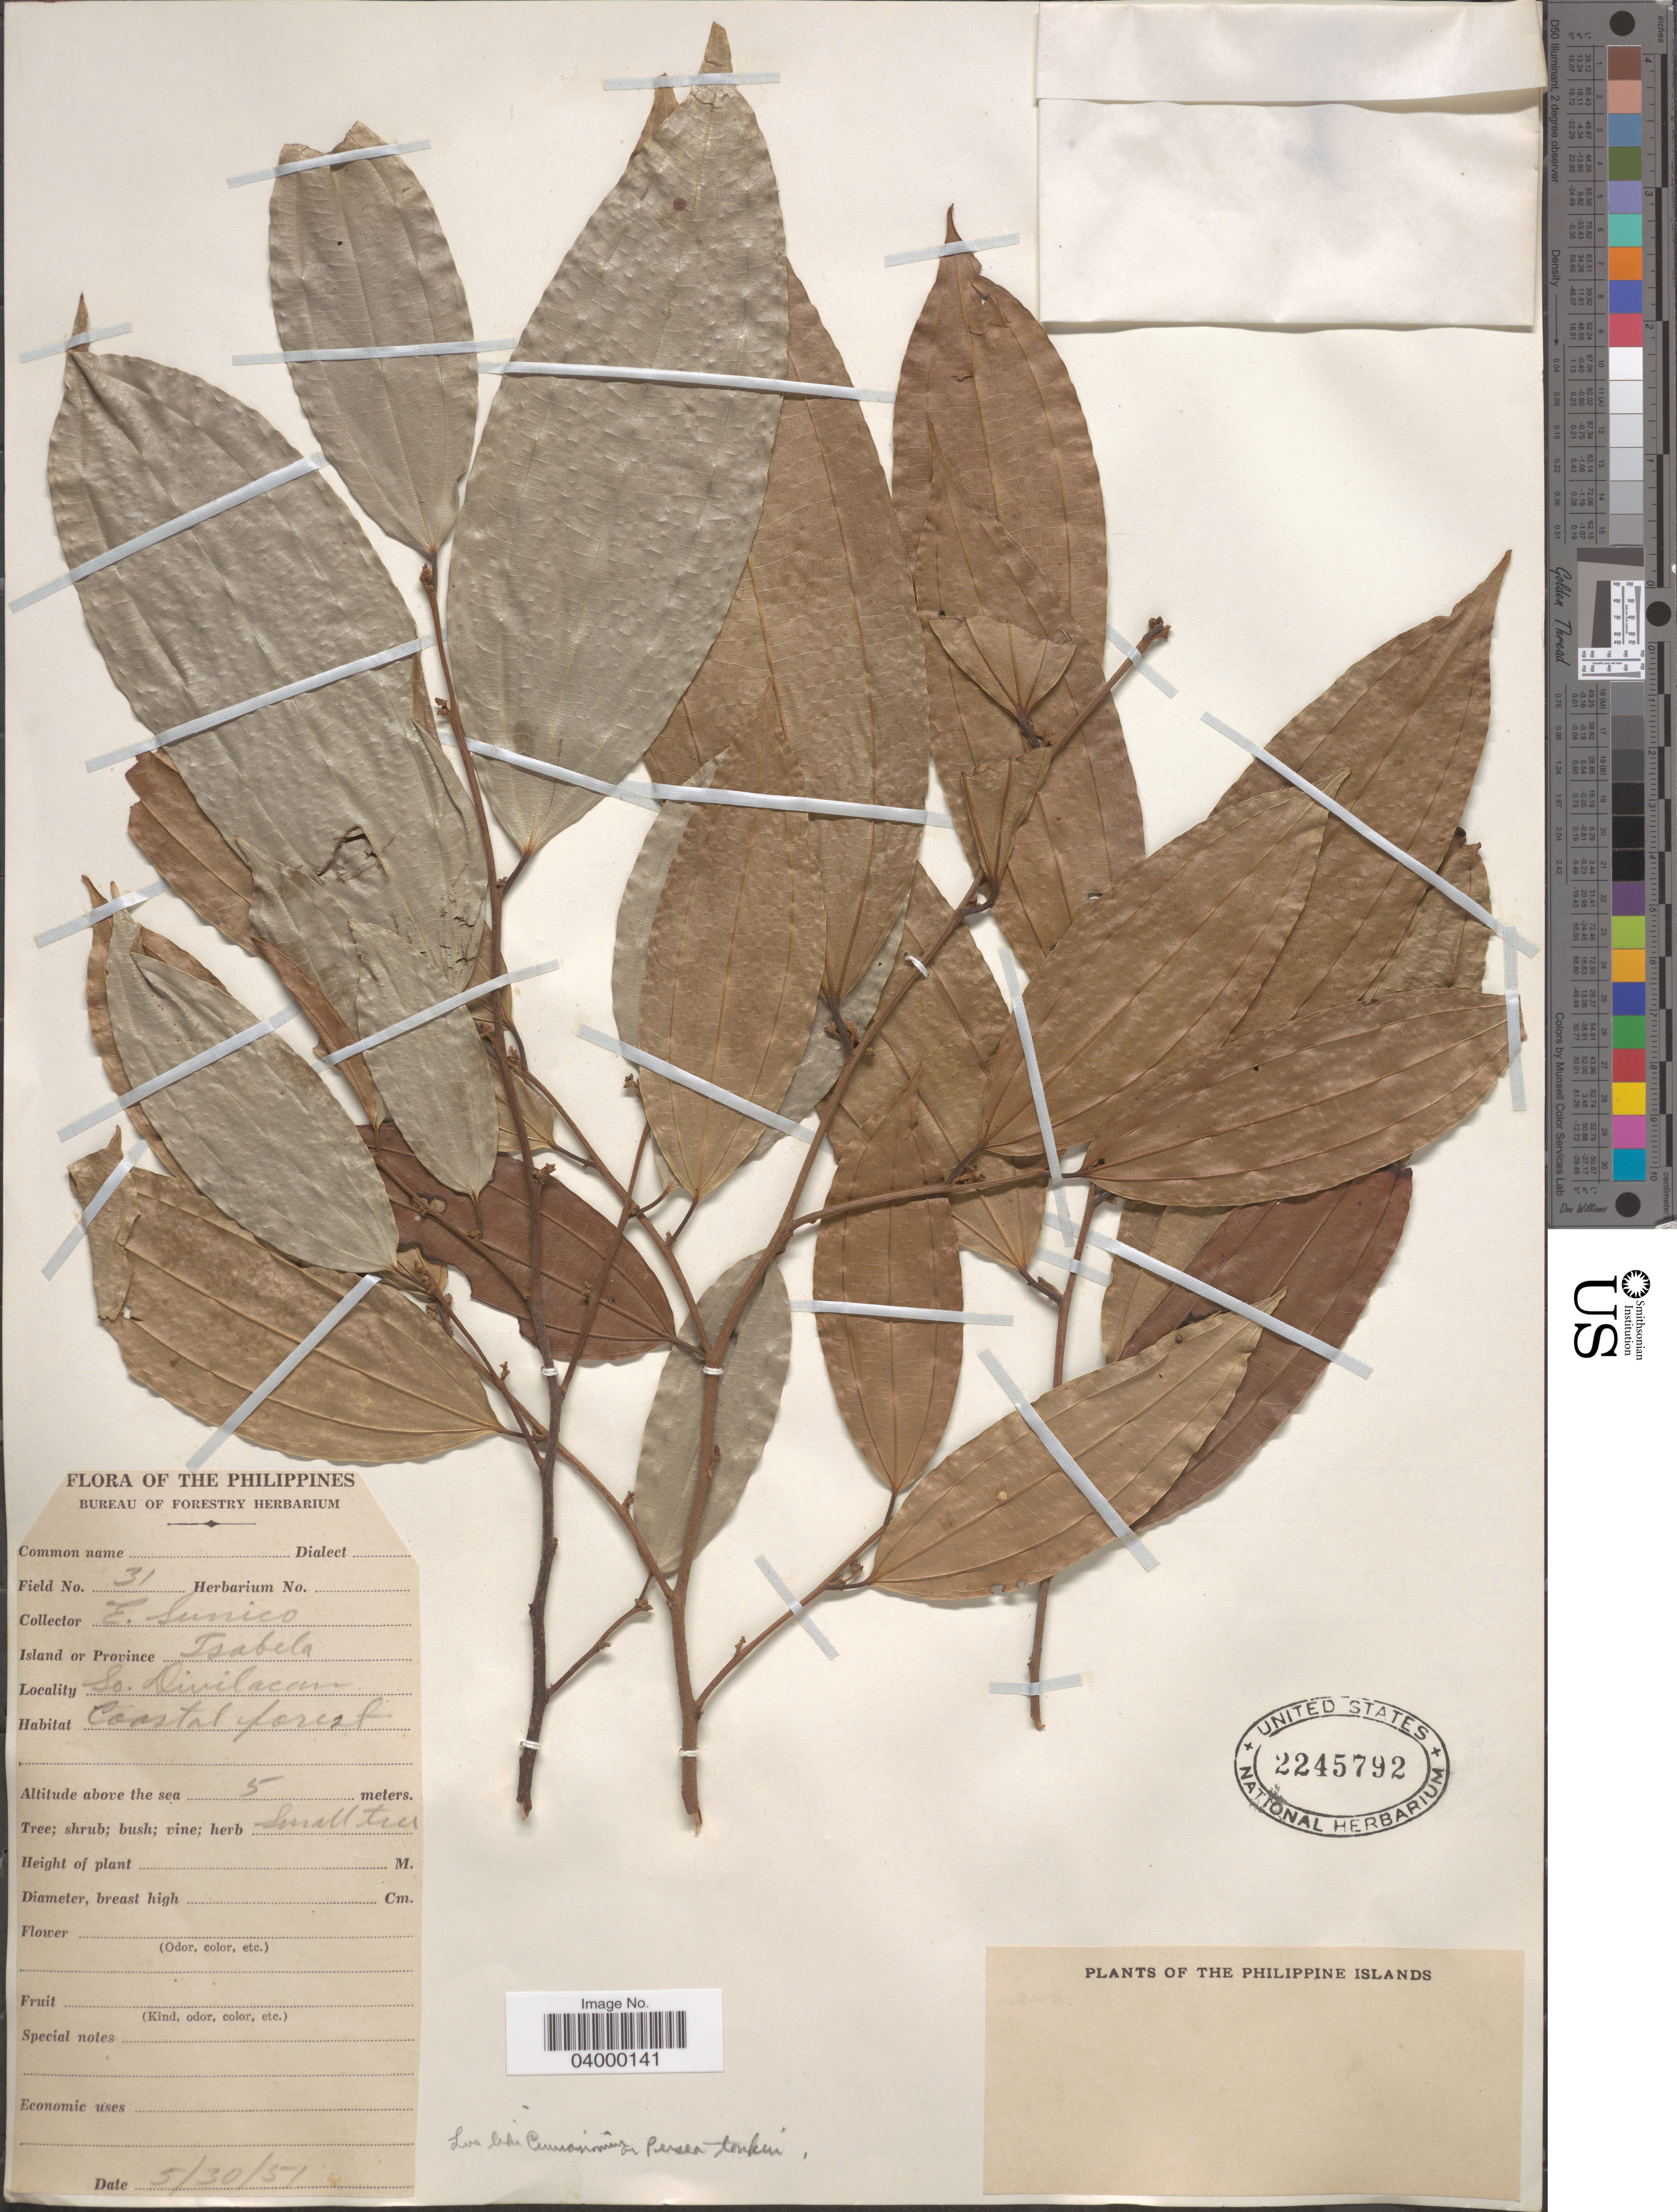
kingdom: Plantae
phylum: Tracheophyta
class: Magnoliopsida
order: Laurales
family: Lauraceae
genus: Cinnamomum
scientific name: Cinnamomum sp.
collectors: E. Sunico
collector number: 31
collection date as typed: Transcribed d/m/y: 30/5/51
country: Philippines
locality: Island or Province Isabela. So. Divilacan.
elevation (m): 5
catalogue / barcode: US 2245792